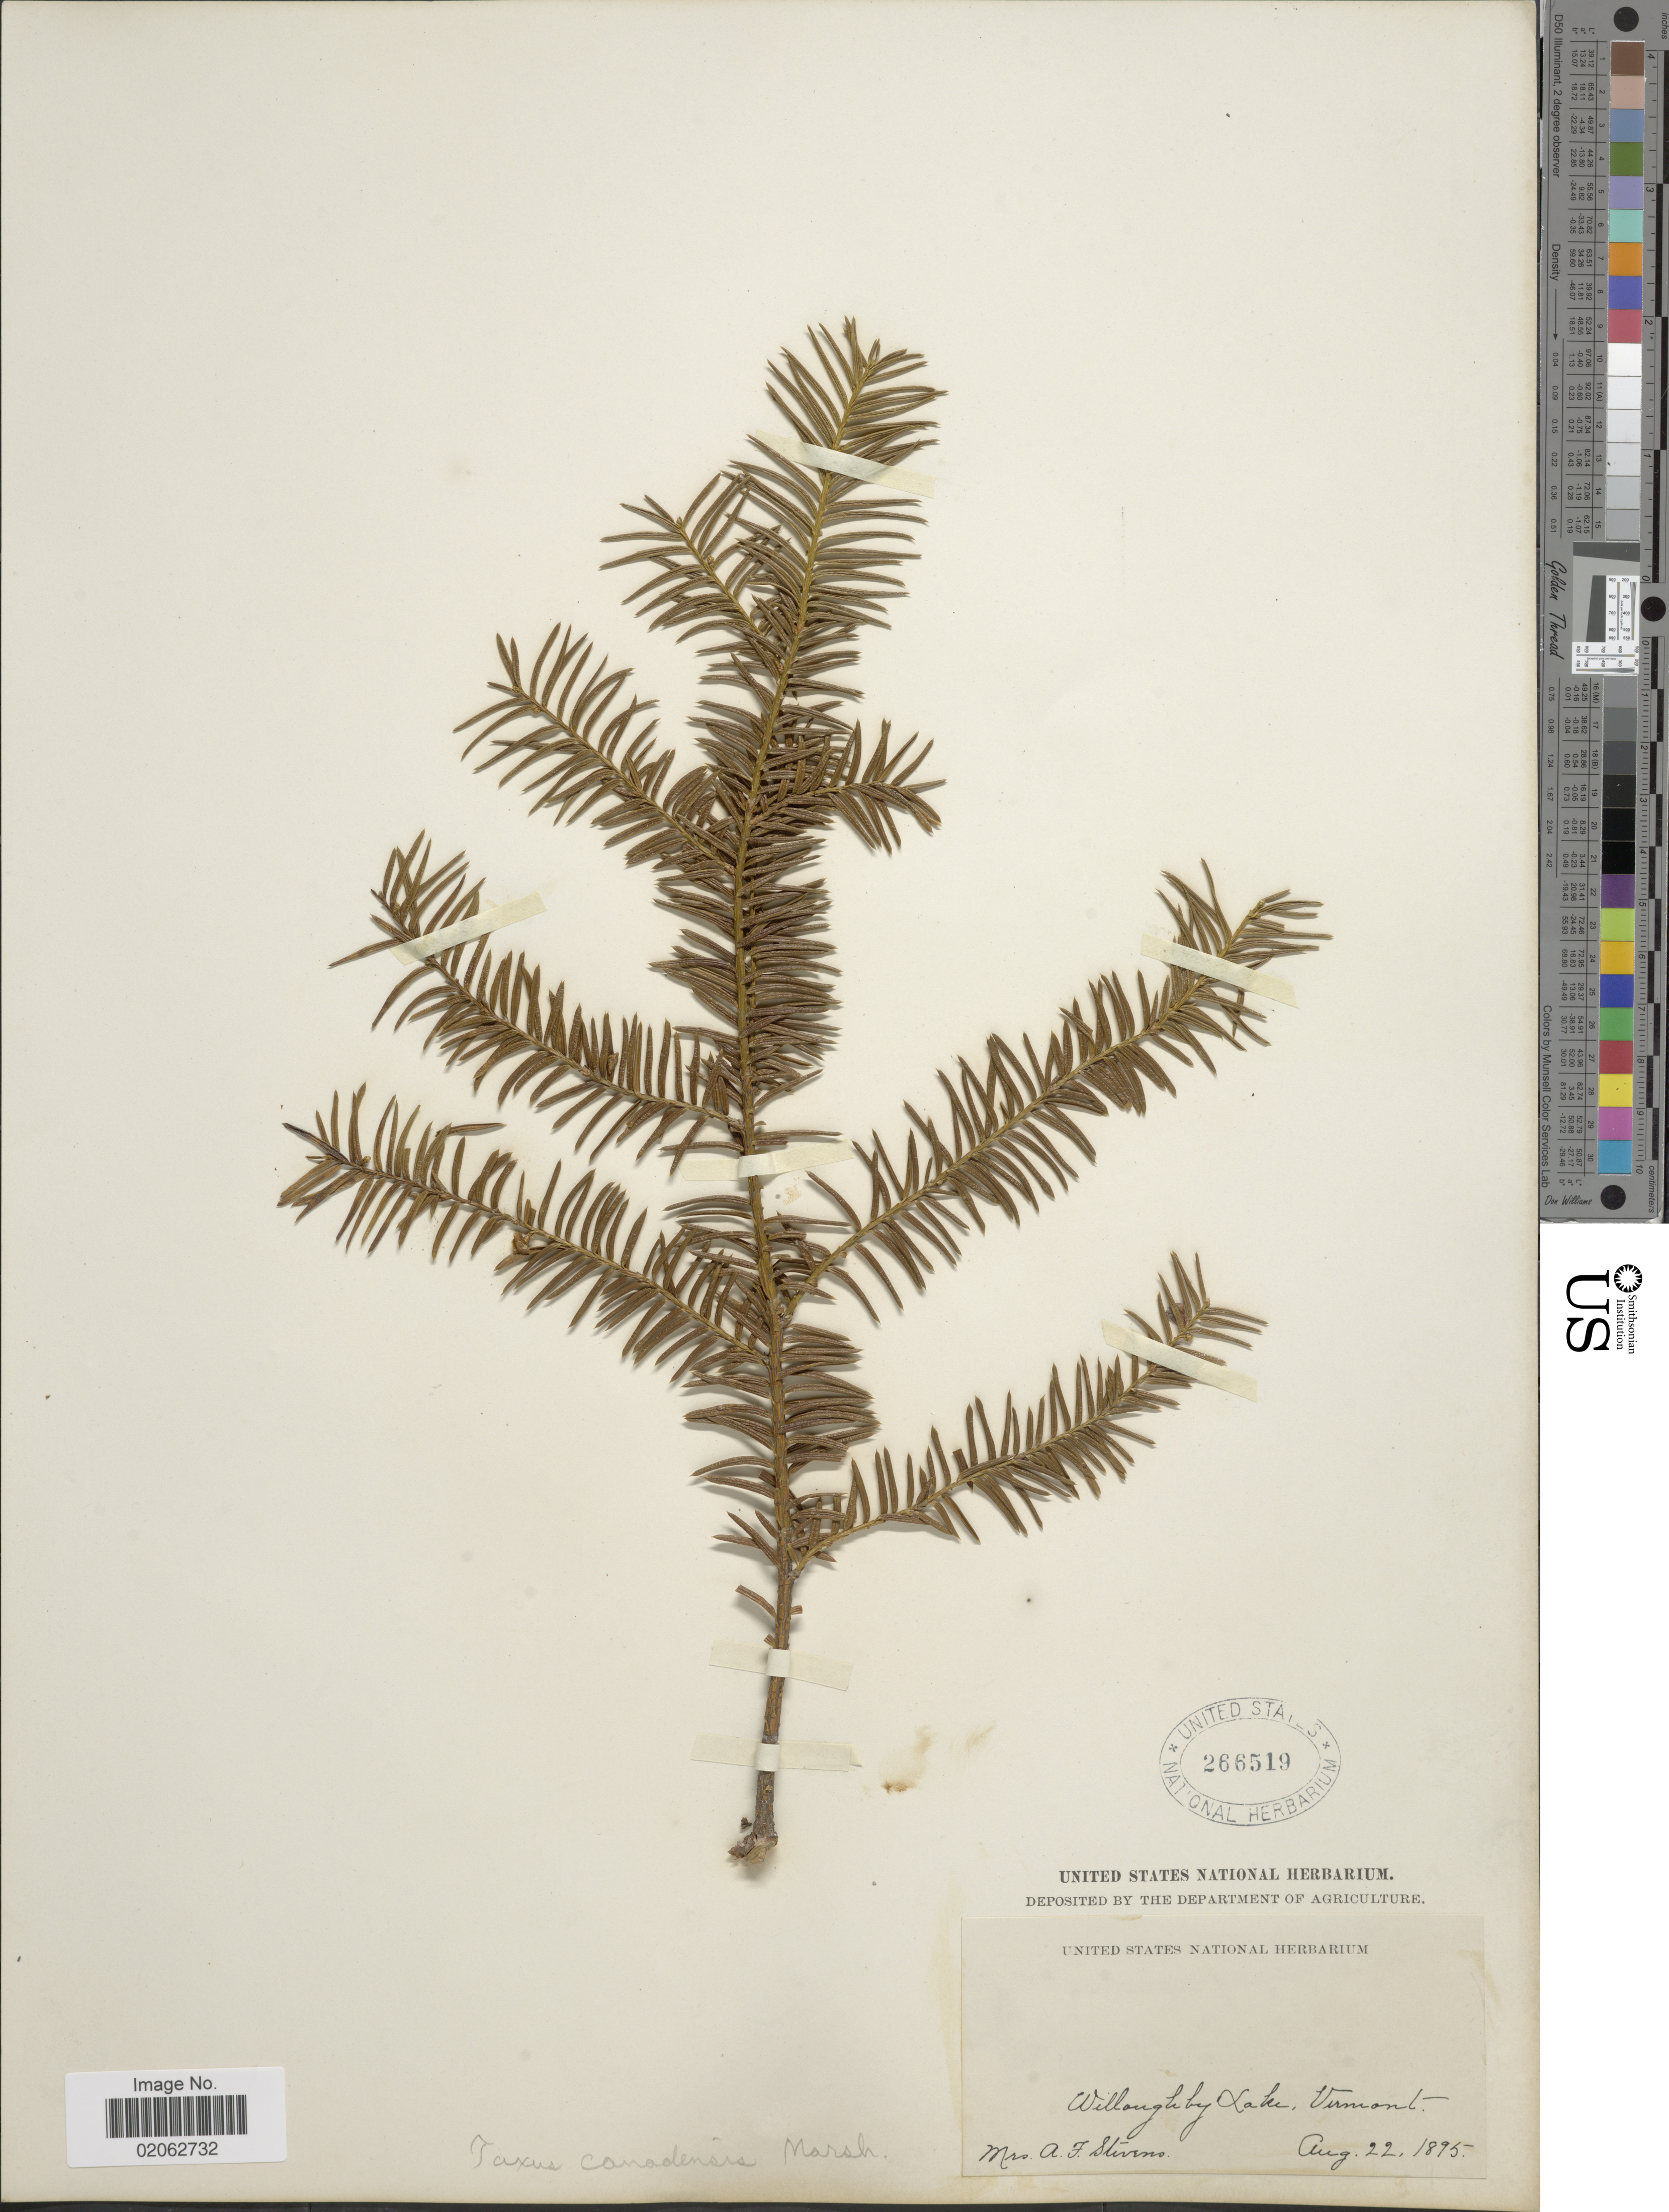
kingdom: Plantae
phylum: Tracheophyta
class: Pinopsida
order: Pinales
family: Taxaceae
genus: Taxus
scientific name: Taxus canadensis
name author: Marshall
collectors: A. Stevens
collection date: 1895-08-22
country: United States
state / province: Vermont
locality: Willoughly Lake, Vermont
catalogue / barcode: US 266519